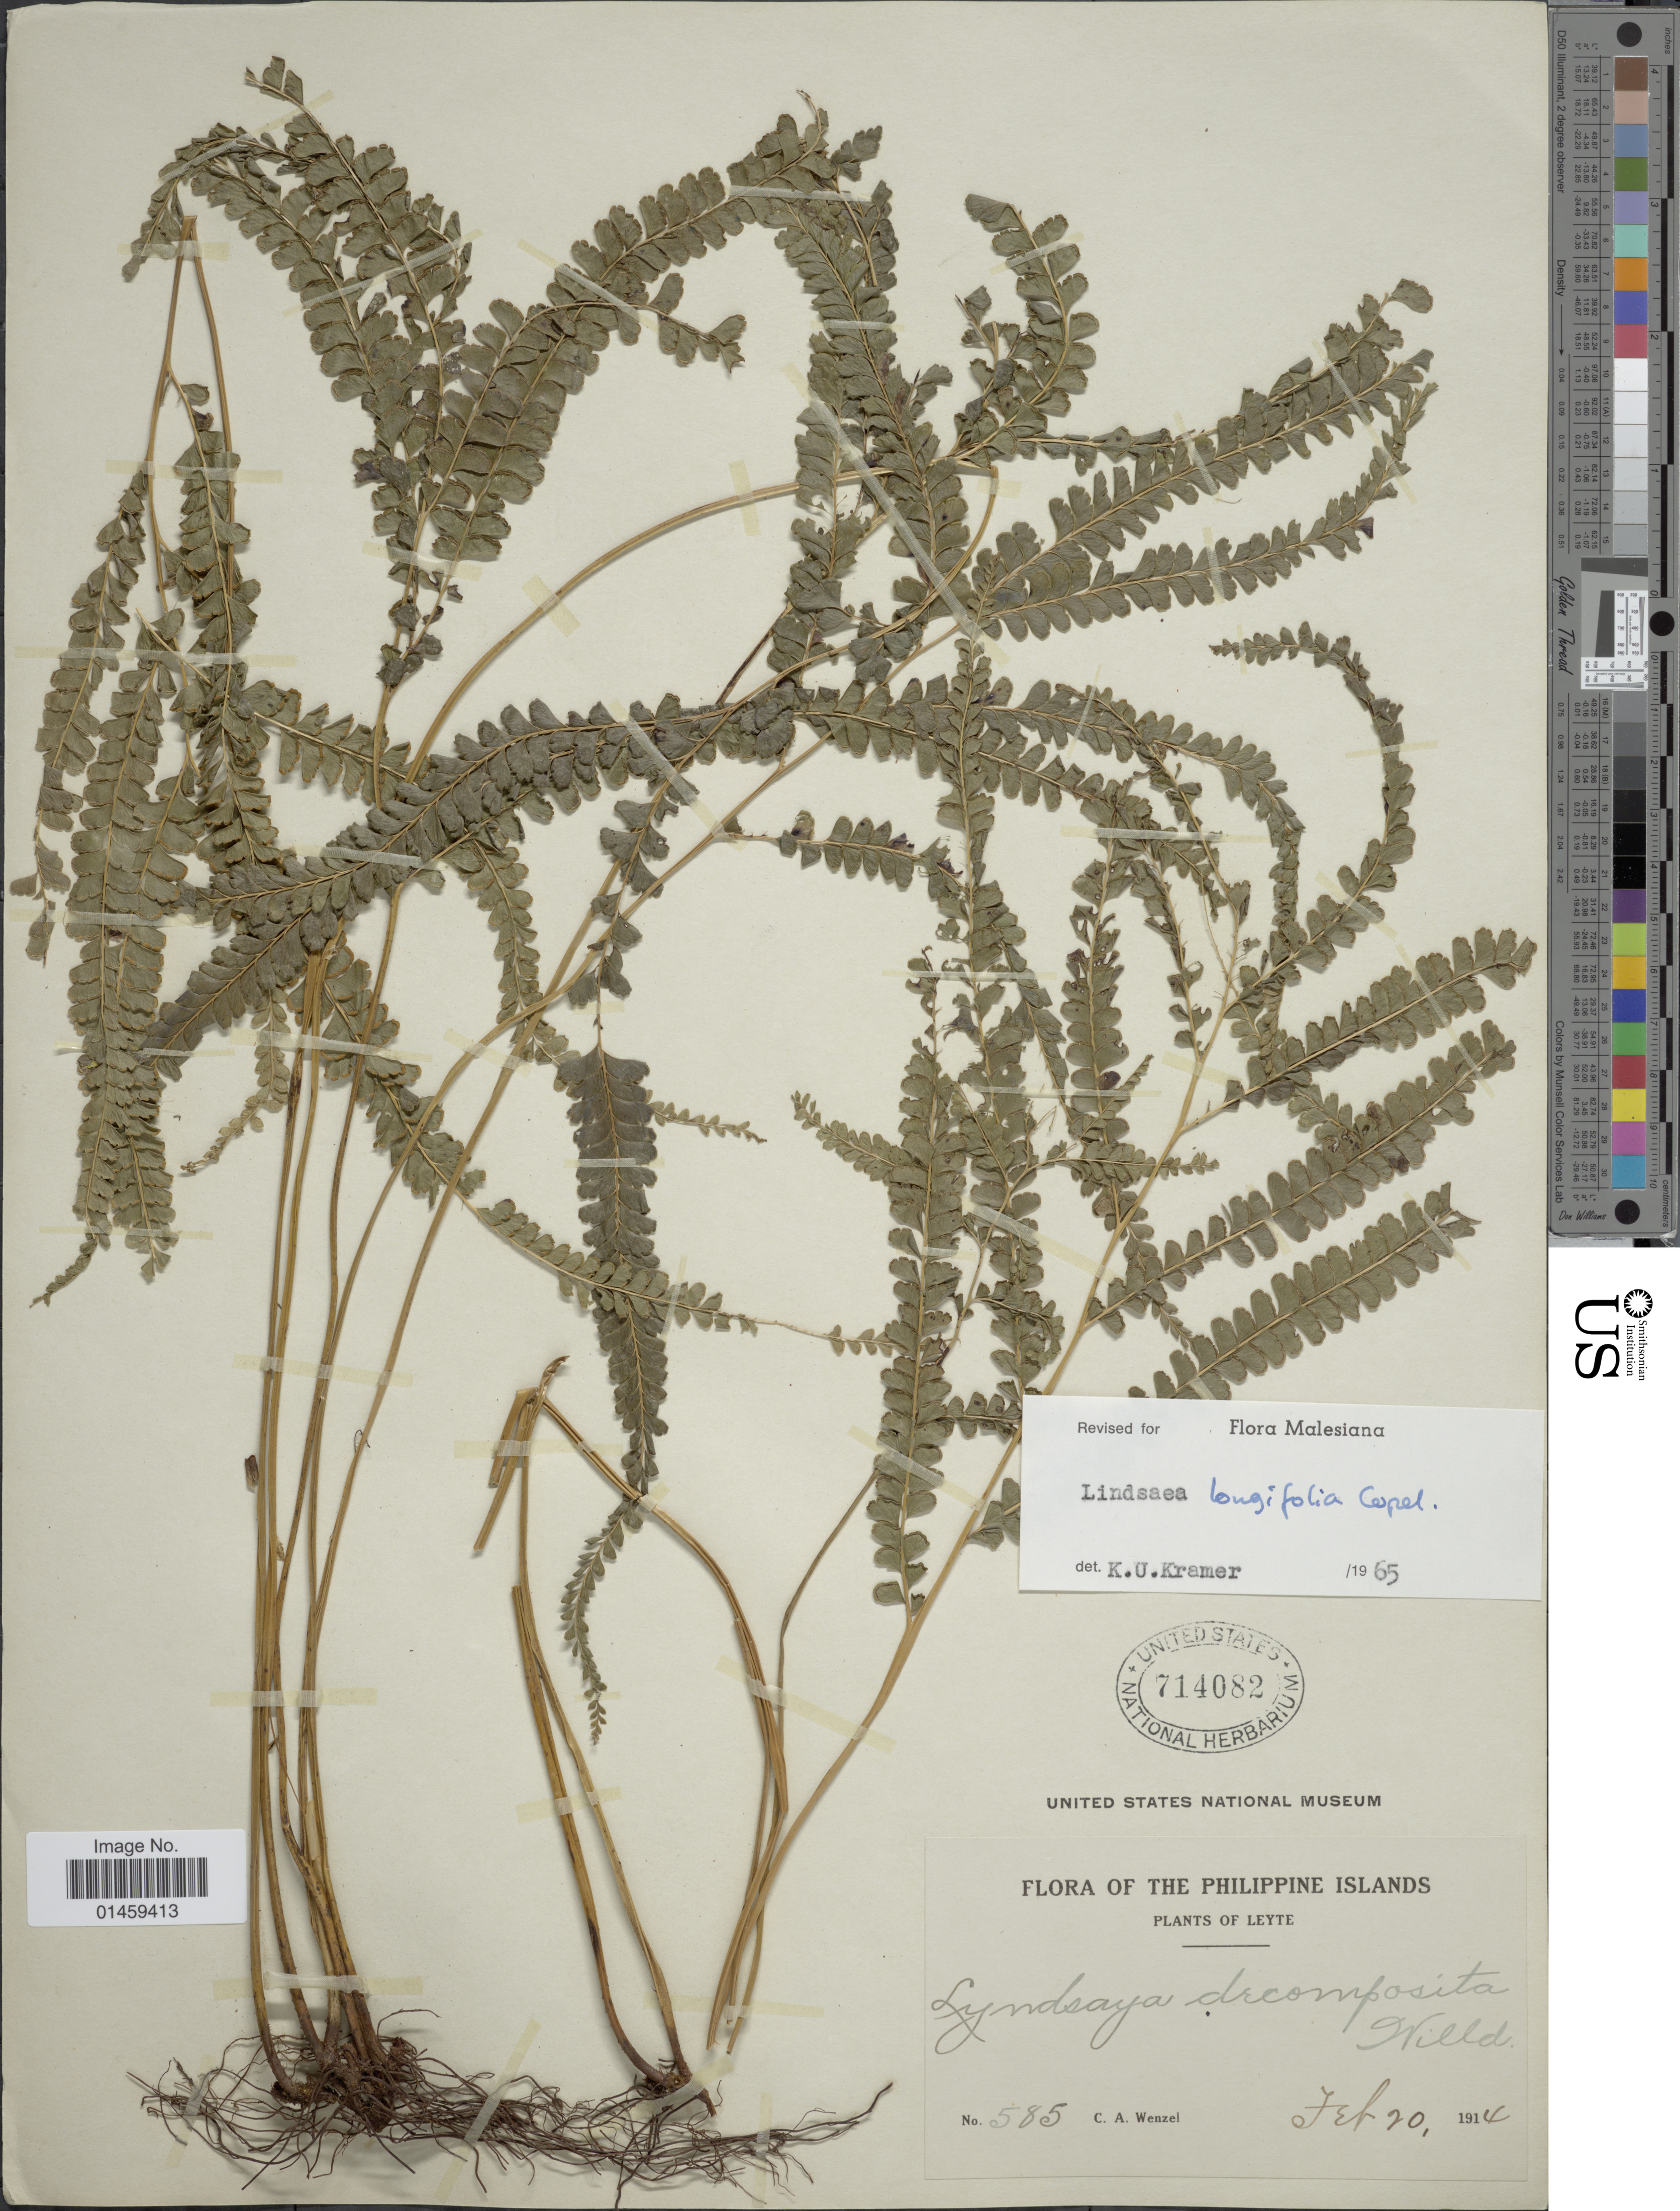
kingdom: Plantae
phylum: Tracheophyta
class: Polypodiopsida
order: Polypodiales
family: Lindsaeaceae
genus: Lindsaea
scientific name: Lindsaea longifolia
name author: Copel.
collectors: C. Wenzel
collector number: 585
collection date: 1914-02-20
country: Philippines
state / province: Eastern Visayas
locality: Leyte.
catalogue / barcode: US 714082